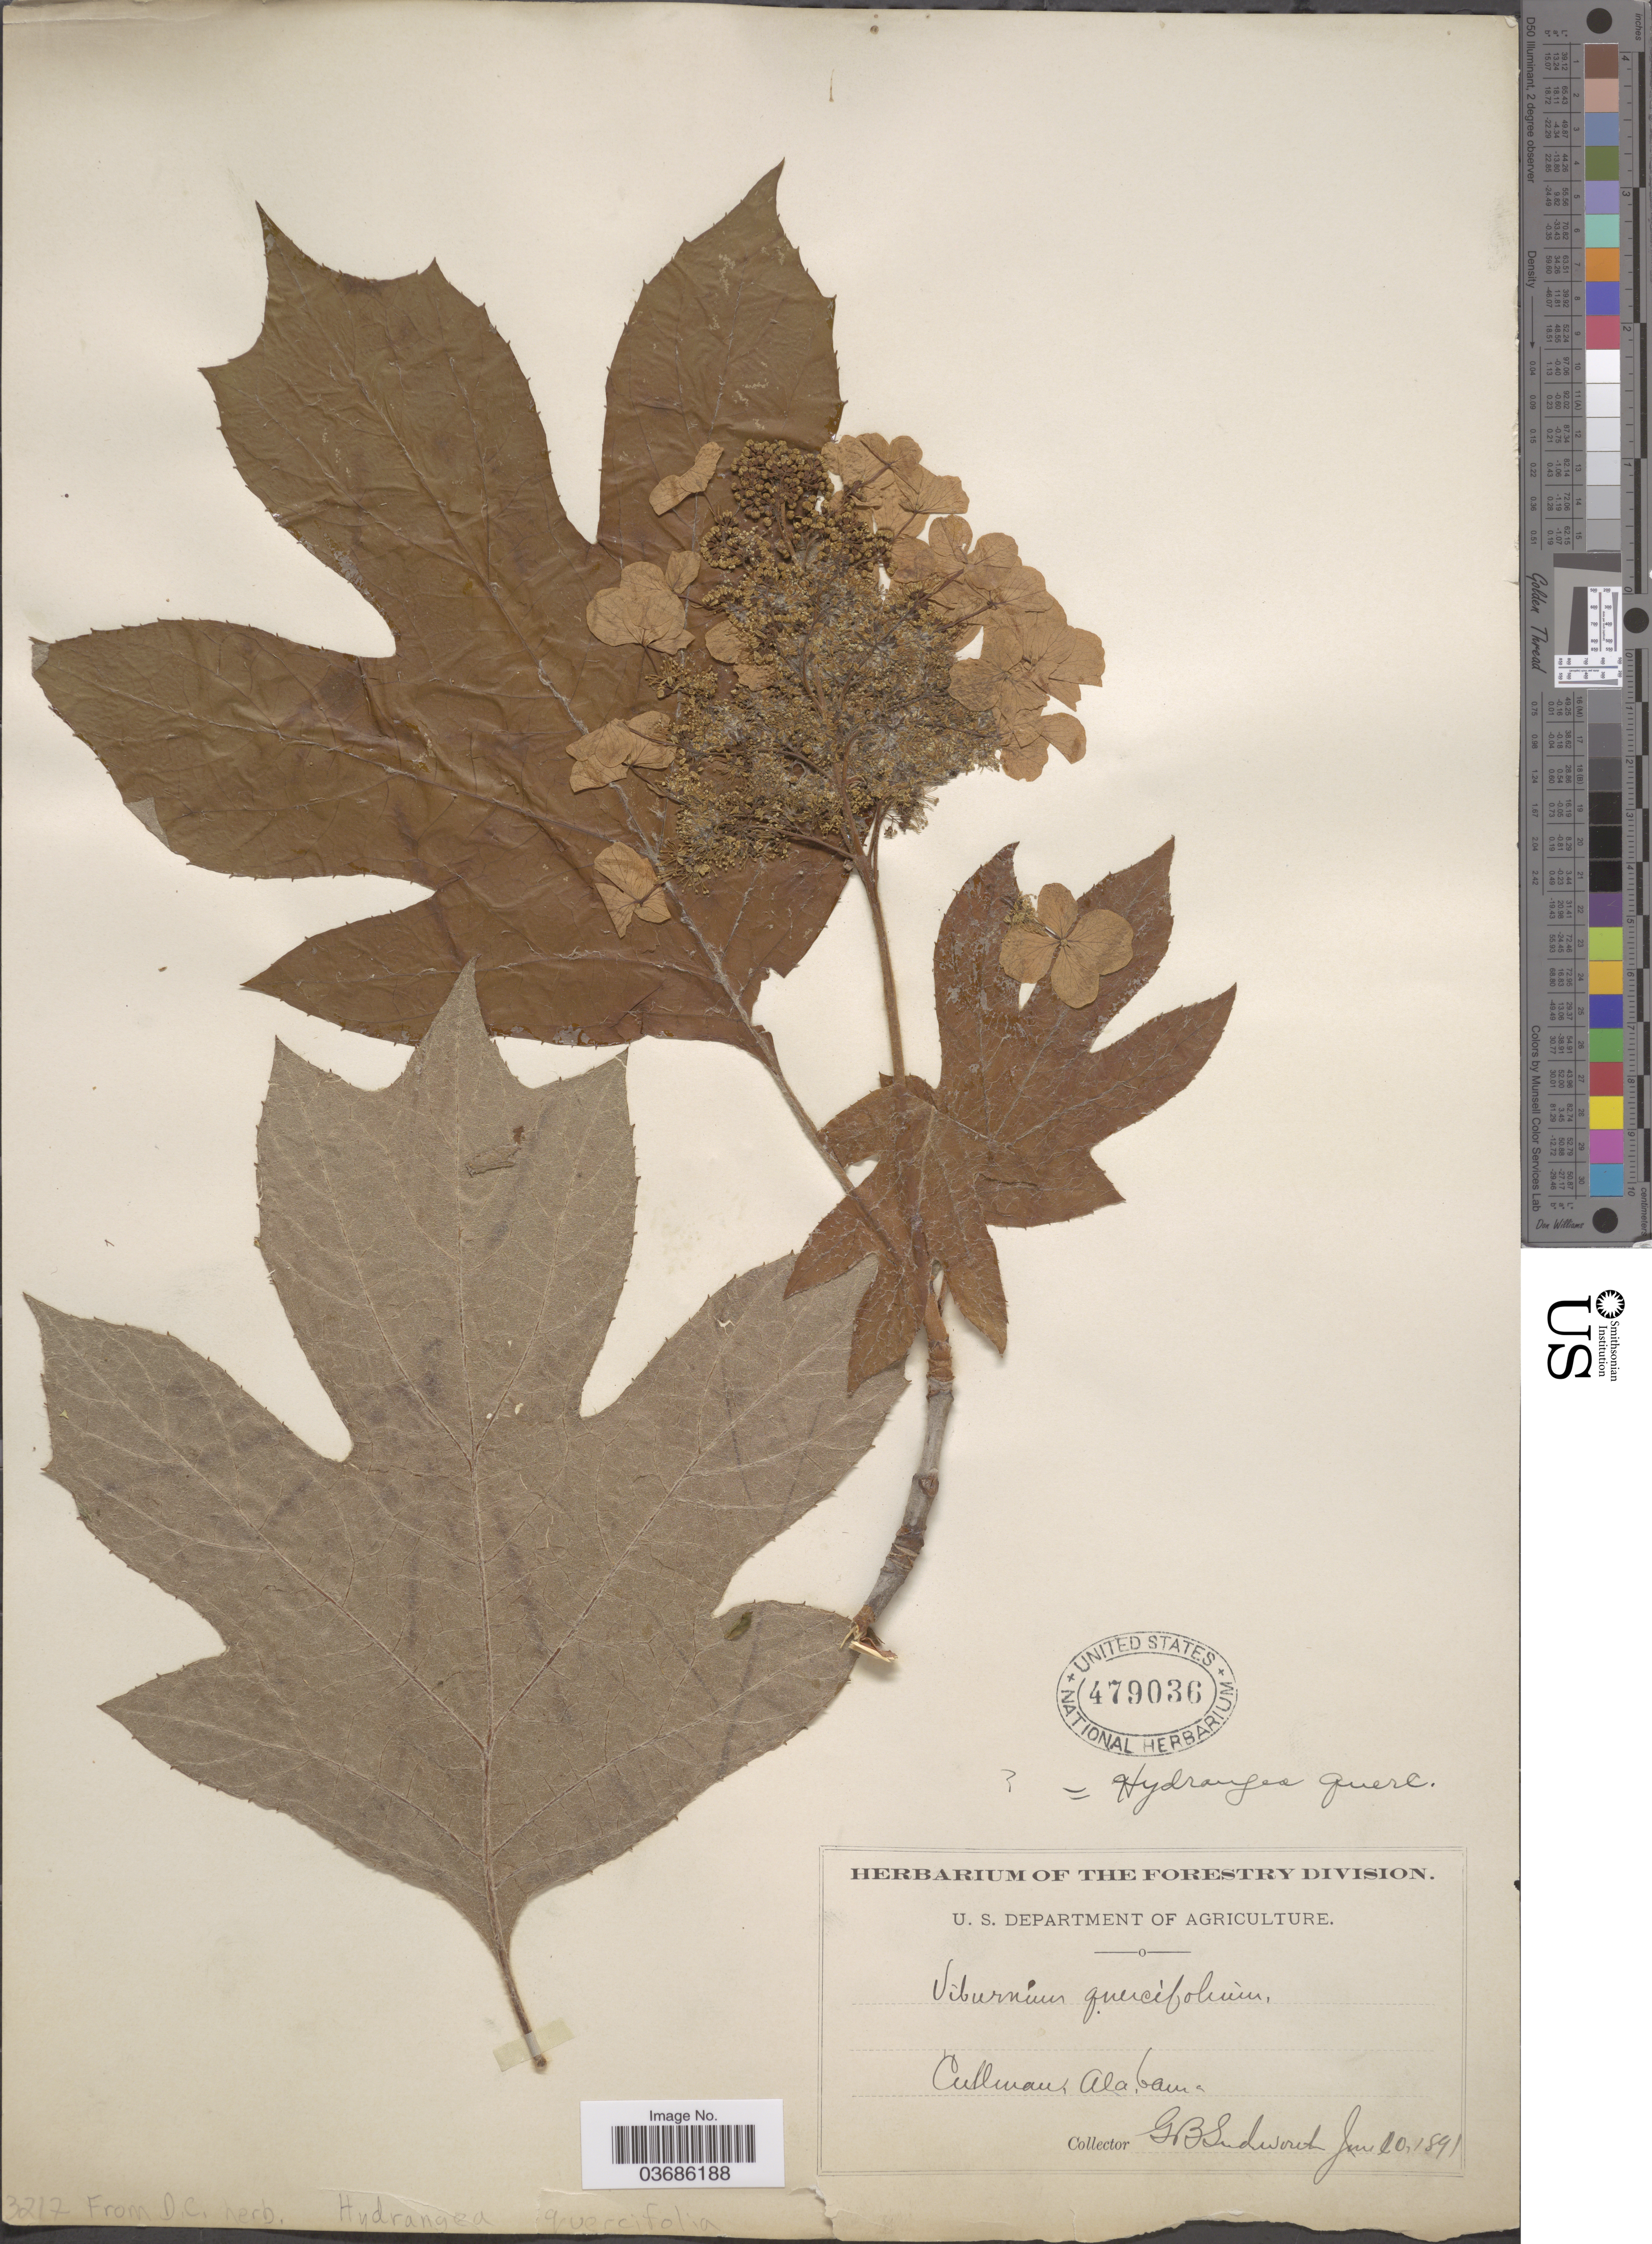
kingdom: Plantae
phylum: Tracheophyta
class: Magnoliopsida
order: Cornales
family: Hydrangeaceae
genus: Hydrangea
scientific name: Hydrangea quercifolia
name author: W. Bartram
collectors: G. B. Sudworth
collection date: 1891-06-10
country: United States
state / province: Alabama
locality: Cullman.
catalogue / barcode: US 479036